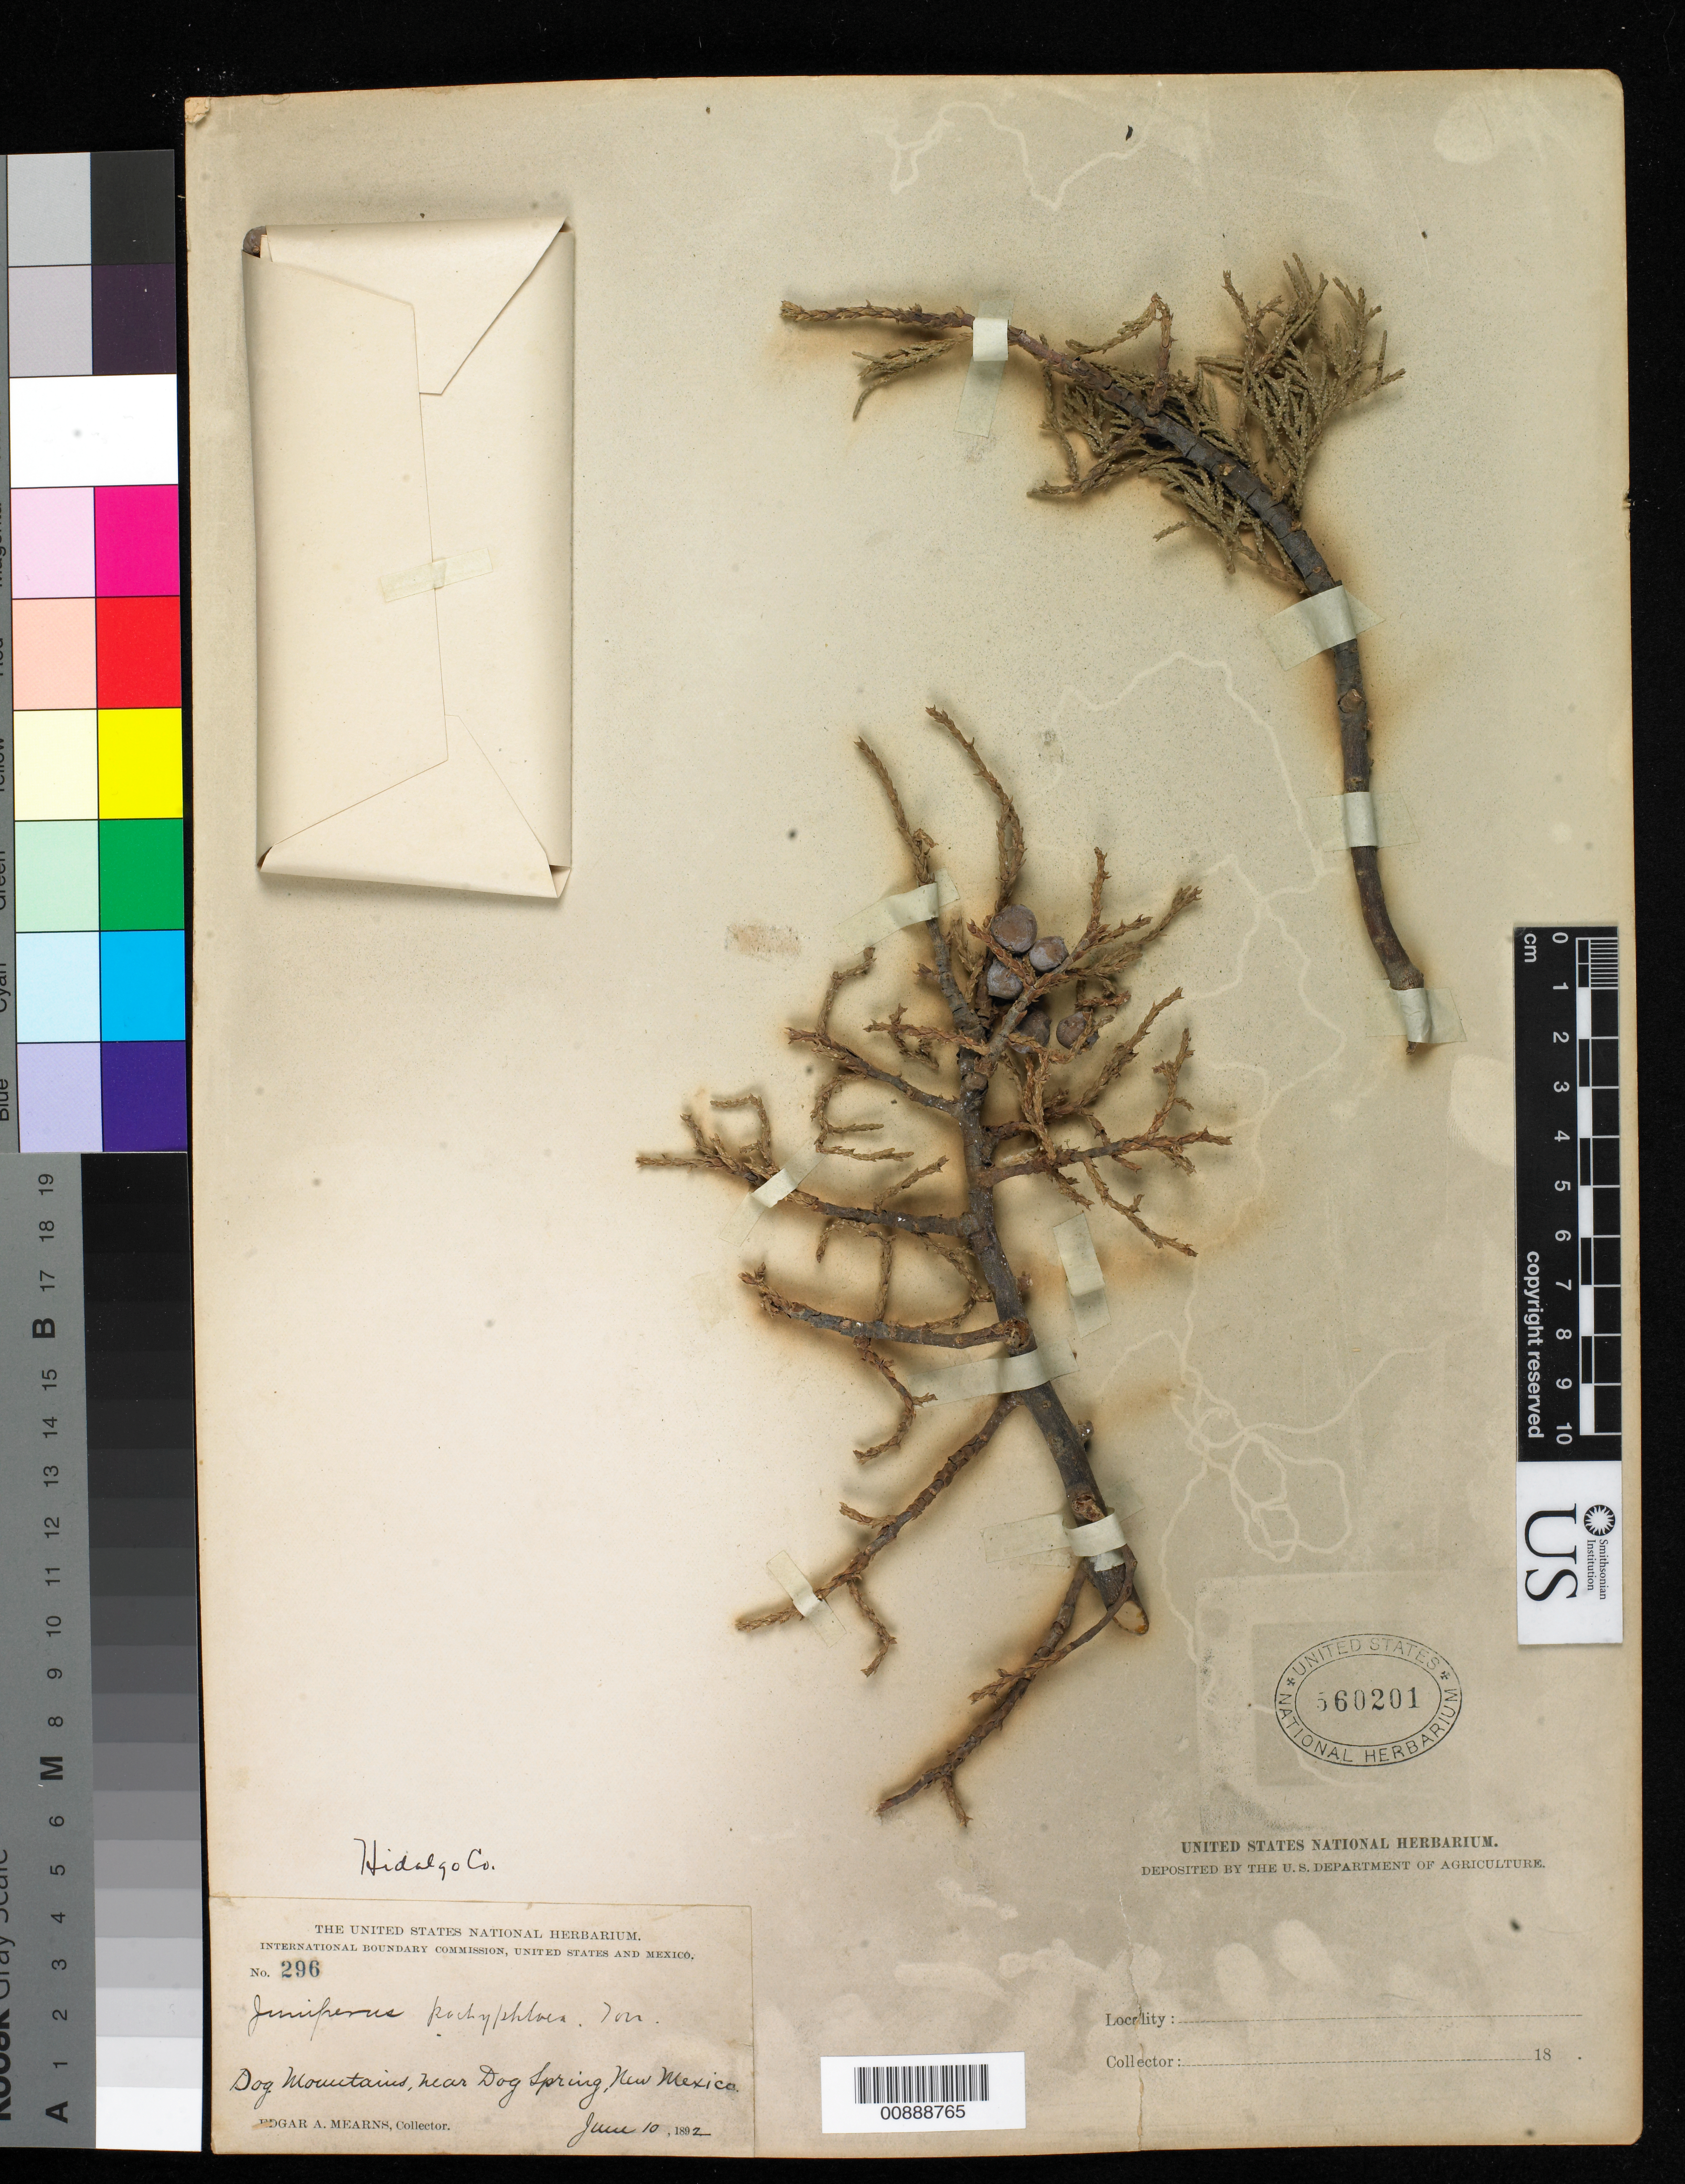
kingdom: Plantae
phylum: Tracheophyta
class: Pinopsida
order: Pinales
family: Cupressaceae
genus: Juniperus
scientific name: Juniperus deppeana var. pachyphlaea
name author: (Torr.) Martínez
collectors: E. A. Mearns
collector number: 296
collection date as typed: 10 Jun 1892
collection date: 1892-06-10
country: United States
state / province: New Mexico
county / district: Hidalgo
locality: Dog Mountains, near Dog Spring, New Mexico.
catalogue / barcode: US 560201